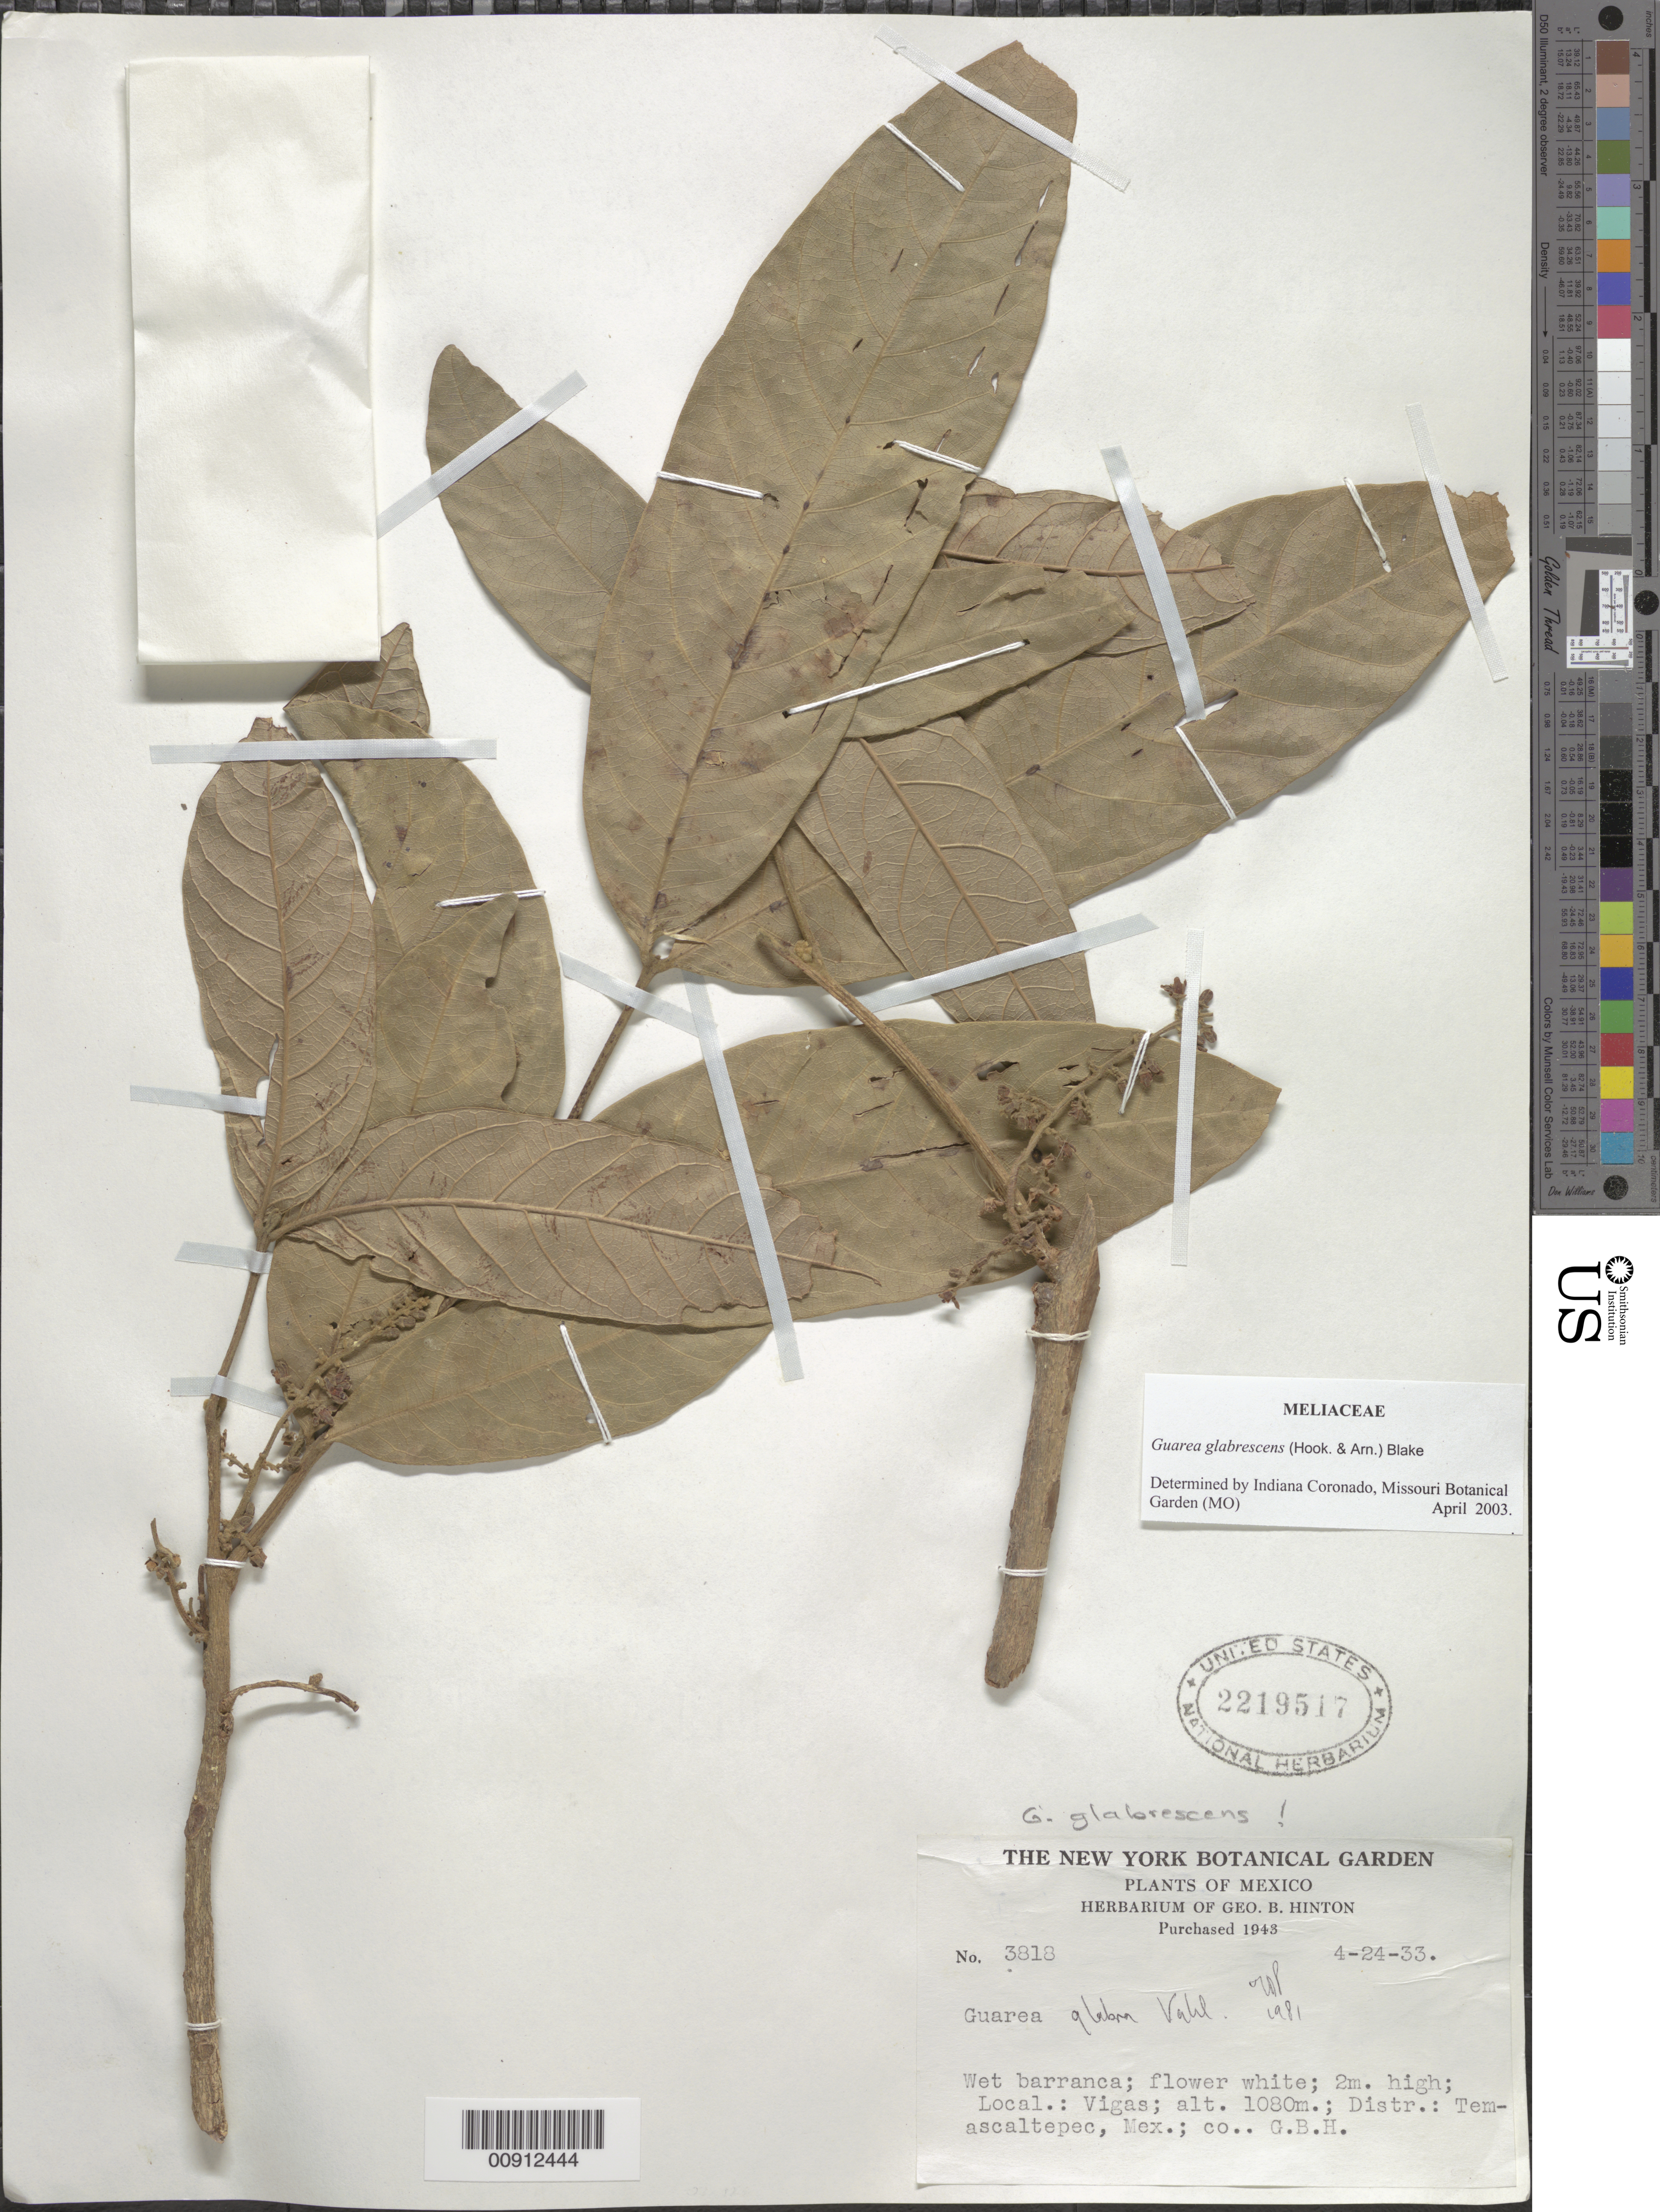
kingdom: Plantae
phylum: Tracheophyta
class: Magnoliopsida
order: Sapindales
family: Meliaceae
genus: Guarea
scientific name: Guarea glabrescens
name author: (Hook.) S.F. Blake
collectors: G. B. Hinton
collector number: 3818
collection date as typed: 24 Apr 1933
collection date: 1933-04-24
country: Mexico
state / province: México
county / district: Temascaltepec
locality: Vigas, Distr. Temascaltepec, State of Mexico.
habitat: Wet barranca.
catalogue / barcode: US 2219517